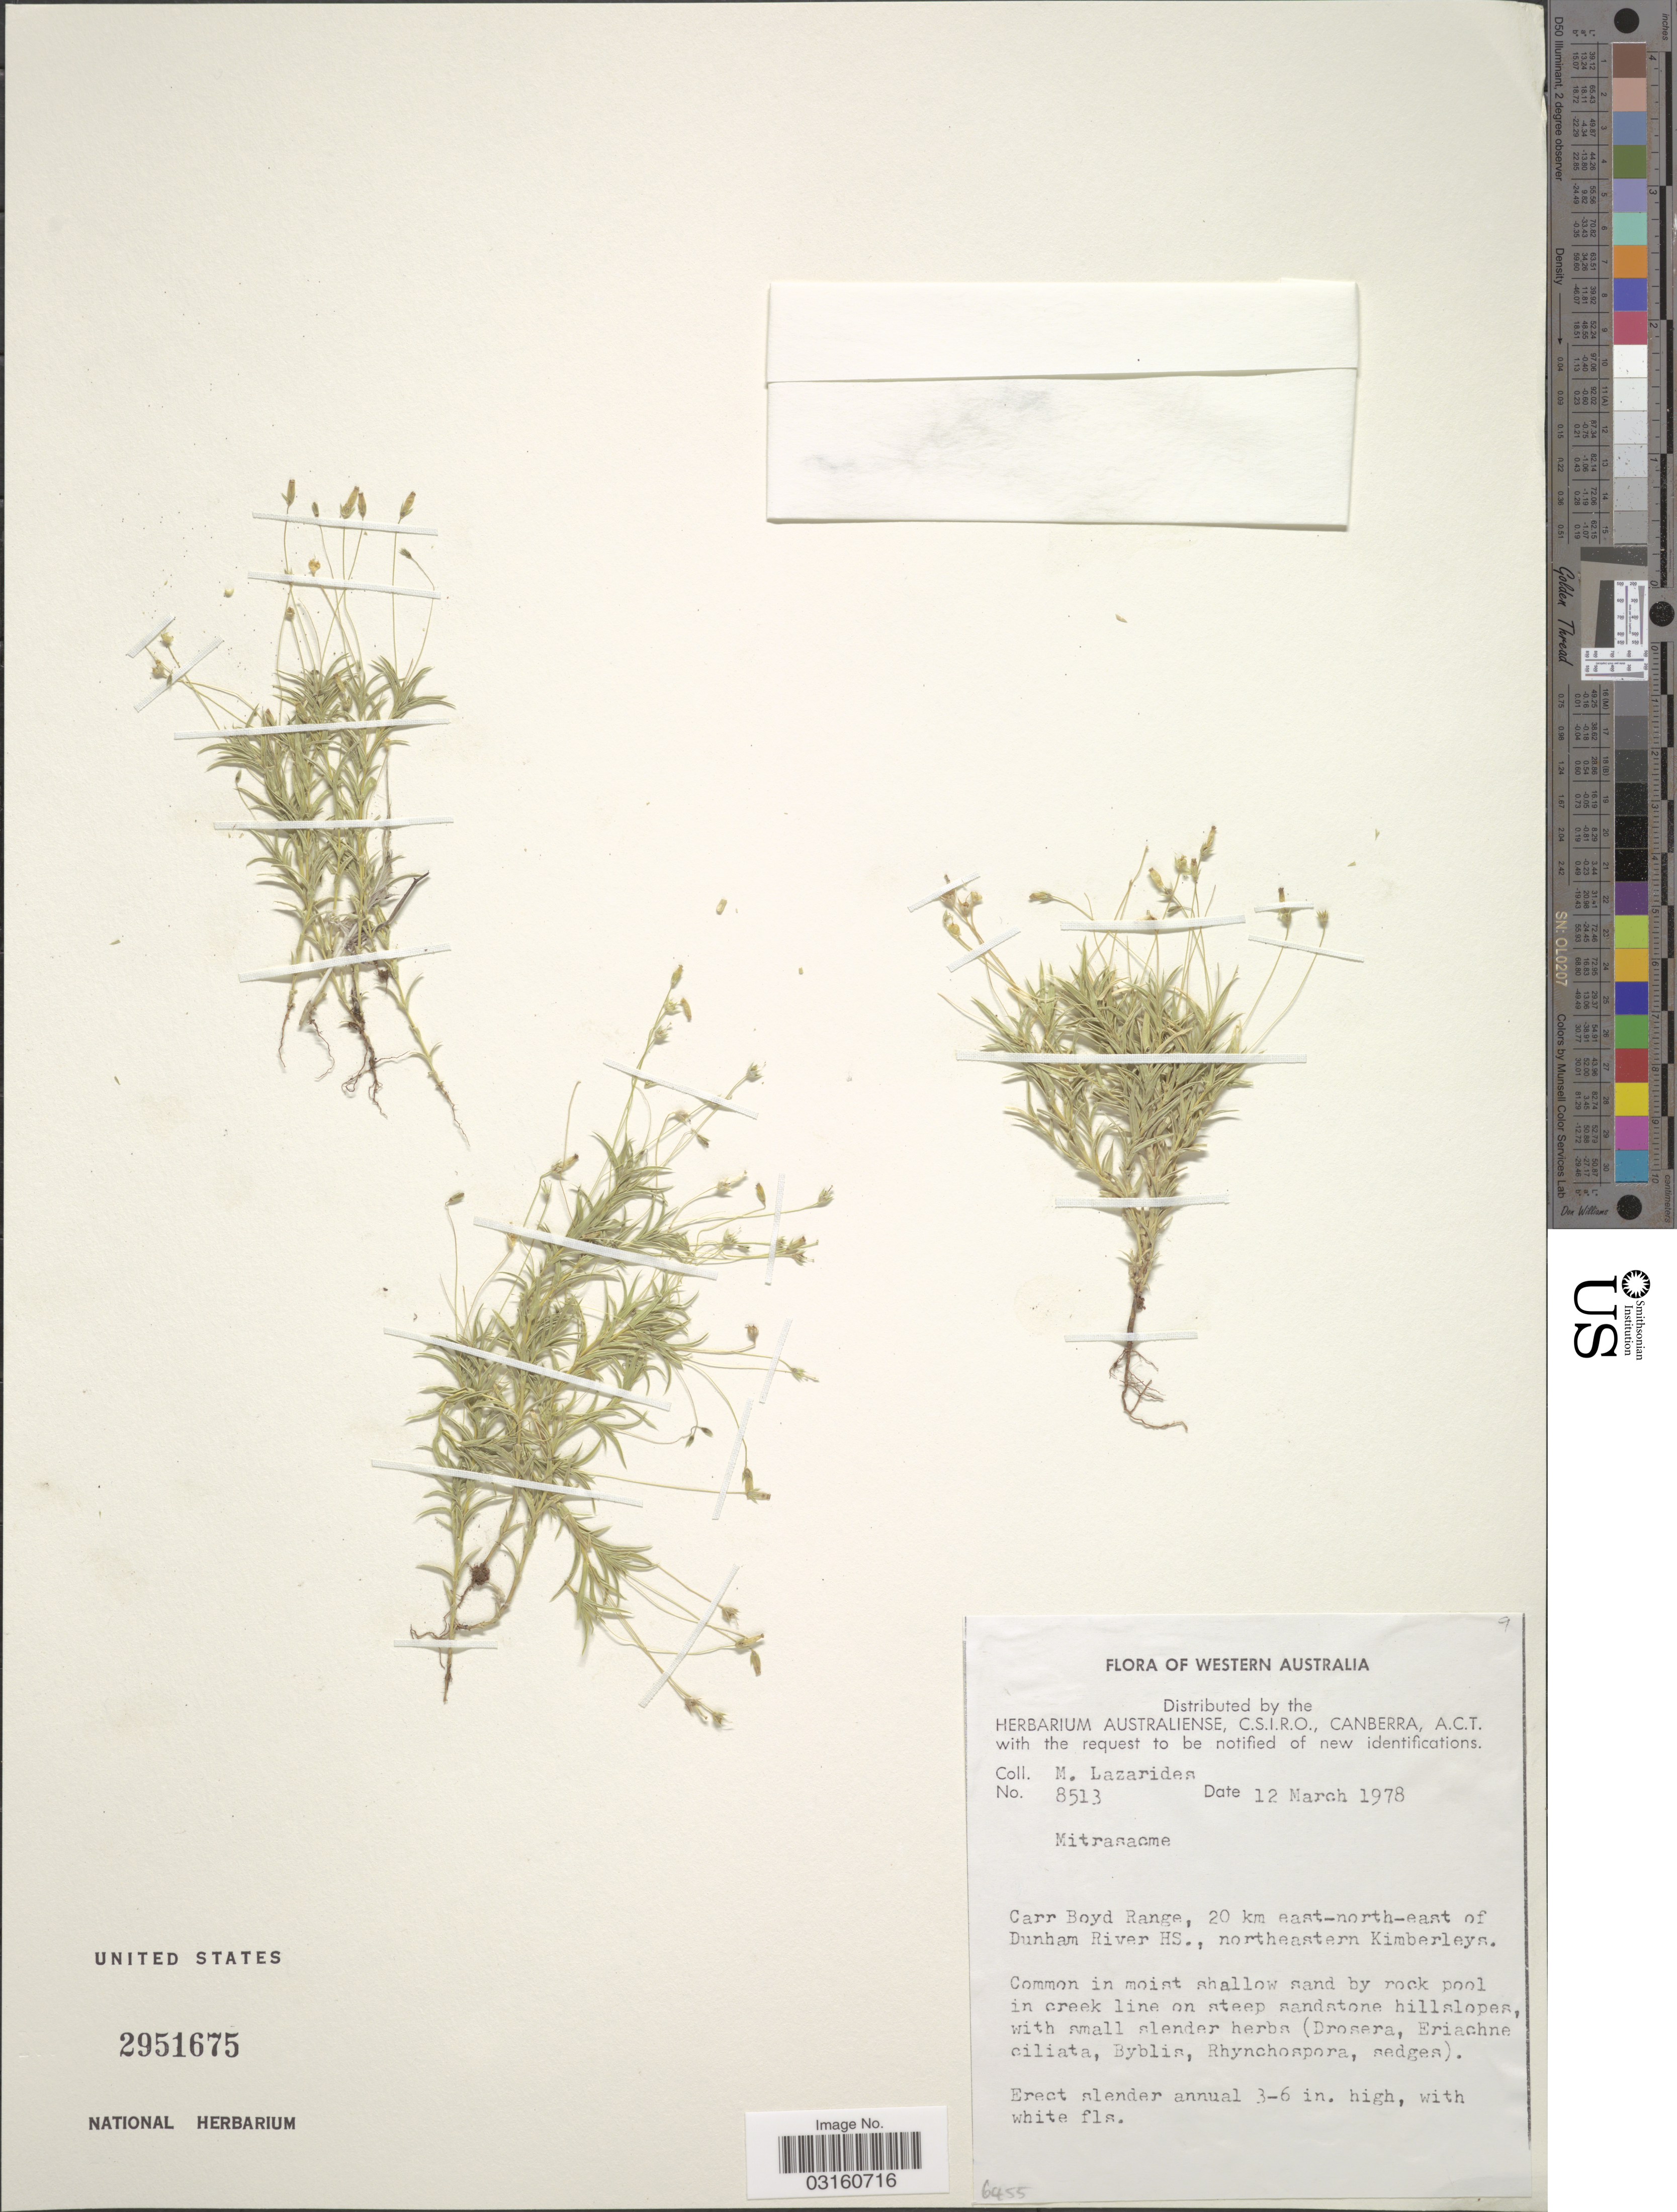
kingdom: Plantae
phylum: Tracheophyta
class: Magnoliopsida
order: Gentianales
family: Loganiaceae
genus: Mitrasacme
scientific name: Mitrasacme sp.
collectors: M. Lazarides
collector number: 8513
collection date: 1978-03-12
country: Australia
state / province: Western Australia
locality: Carr Boyd Range, 20 km east-north-east of Dunham River HS., northeastern Kimberleys.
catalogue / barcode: US 2951675